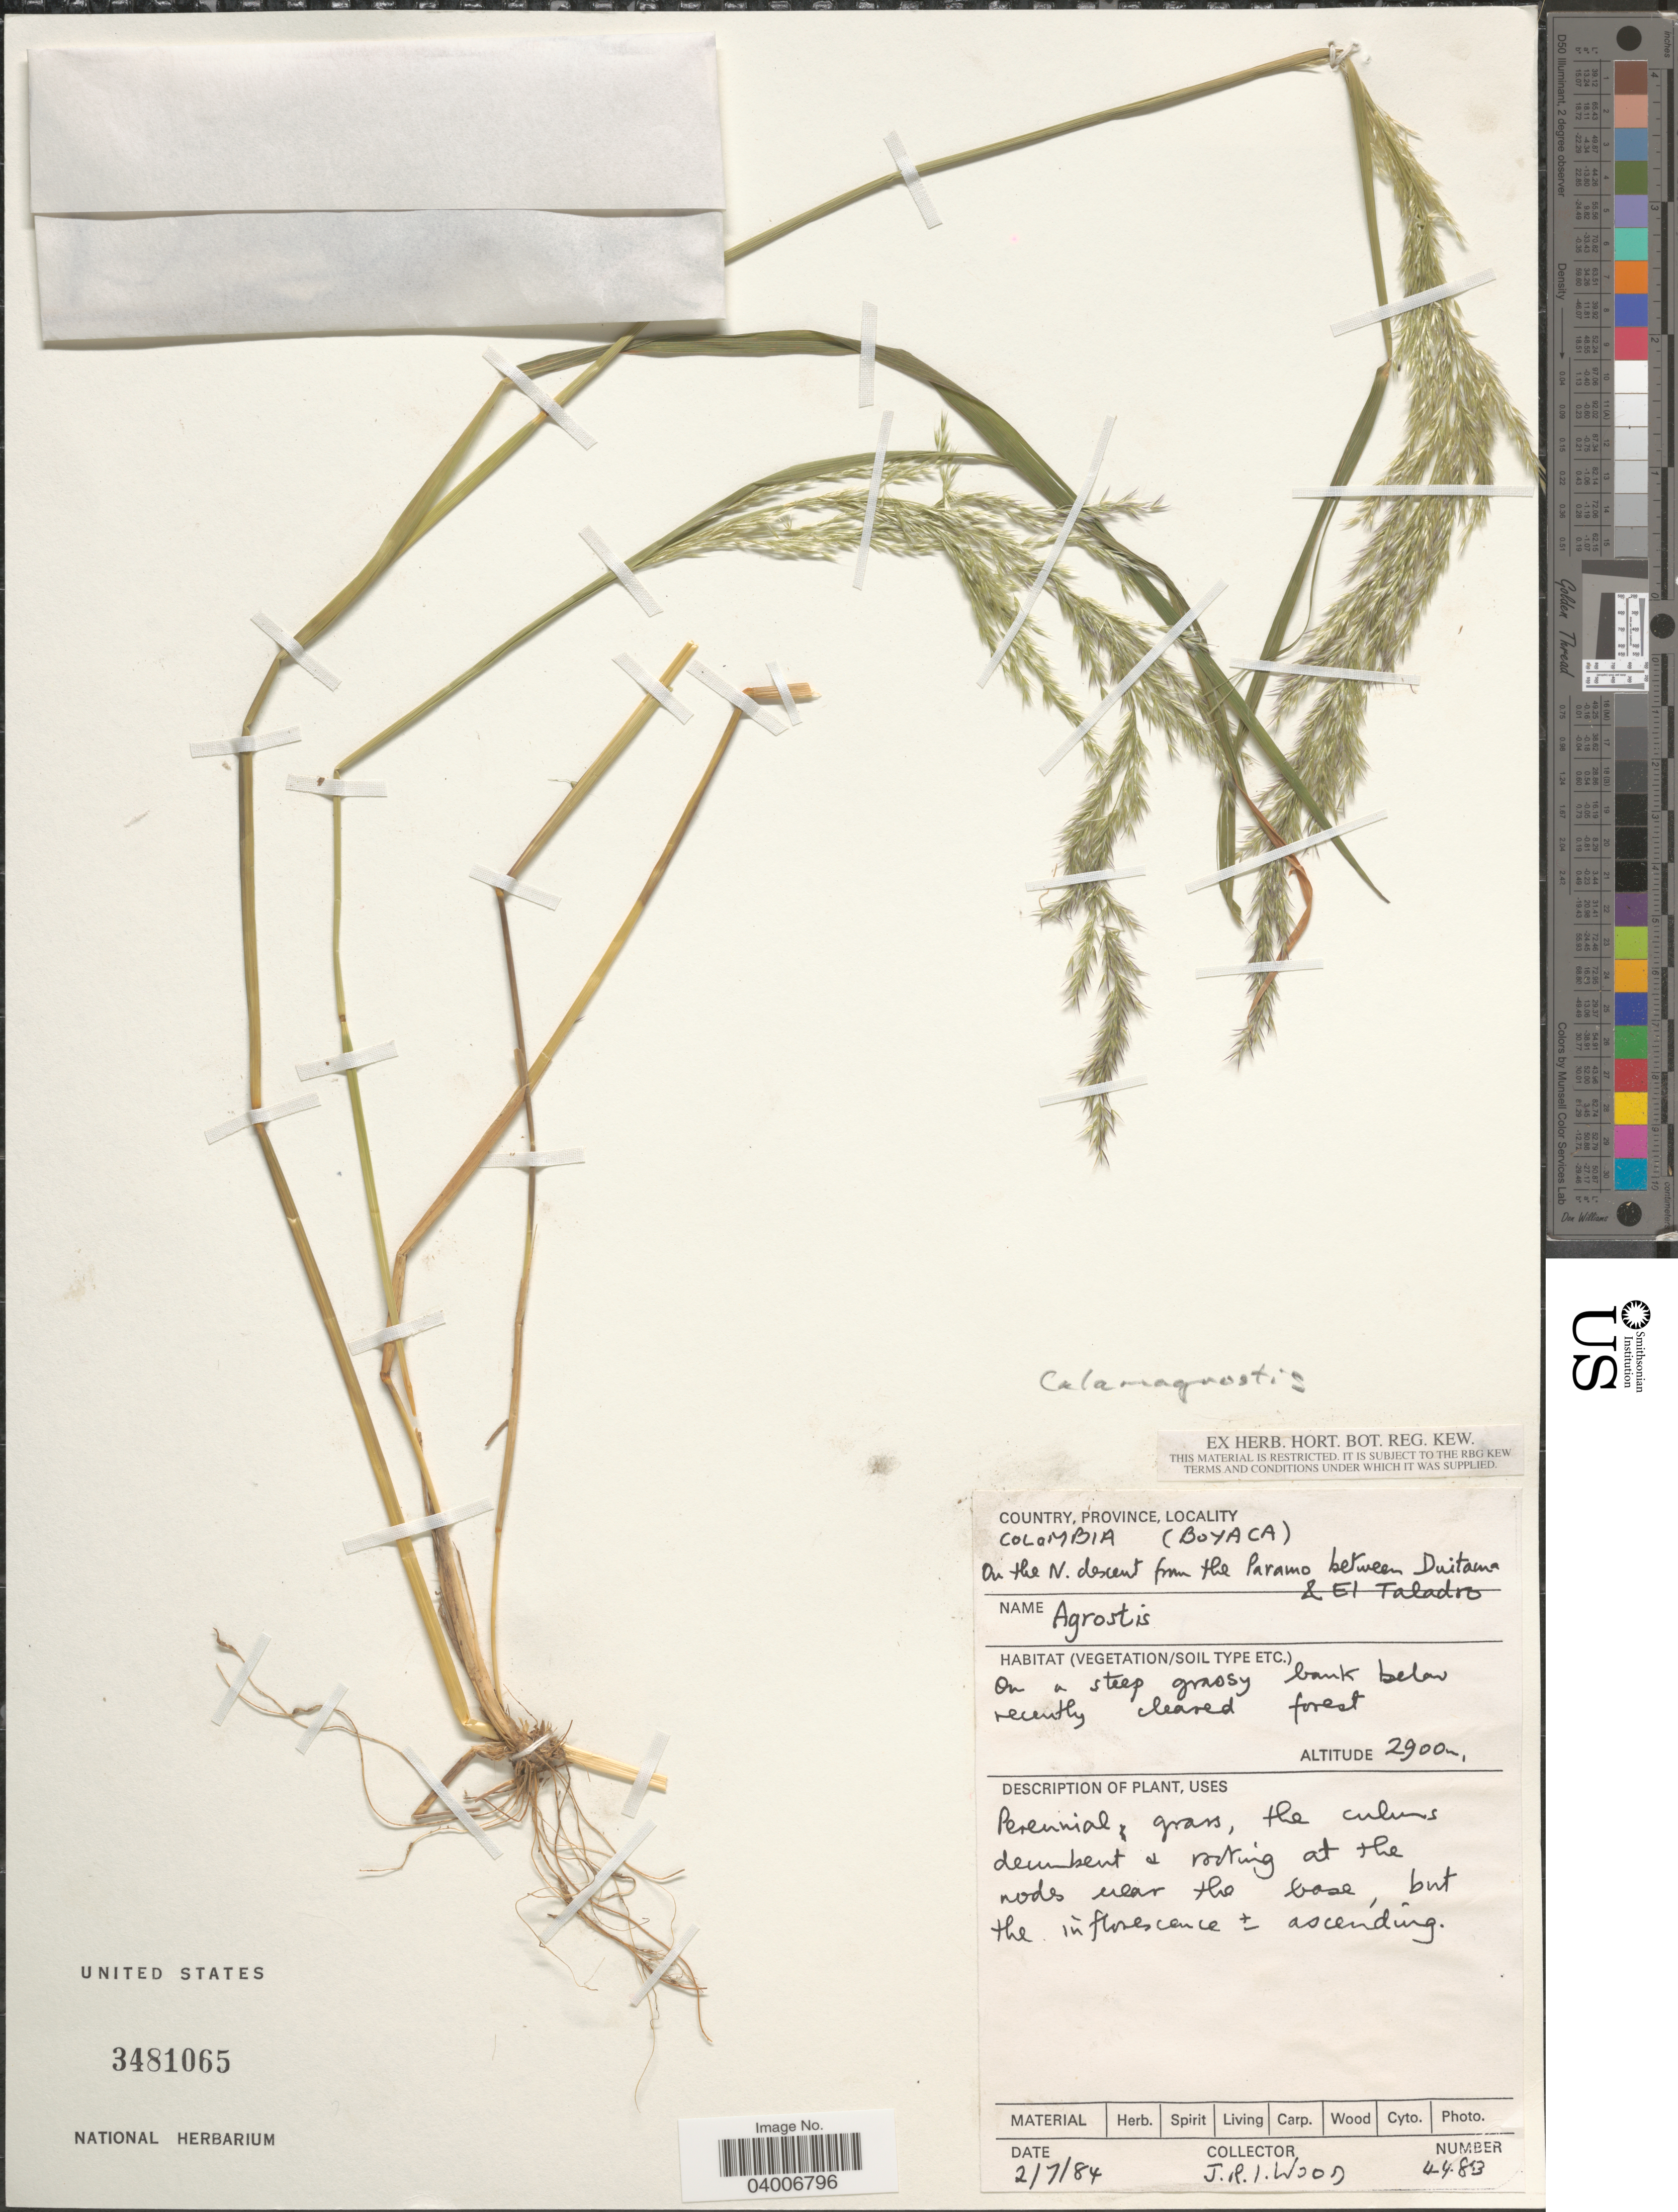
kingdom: Plantae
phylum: Tracheophyta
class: Liliopsida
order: Poales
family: Poaceae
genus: Cinnagrostis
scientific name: Cinnagrostis sp.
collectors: J. R. I. Wood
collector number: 4483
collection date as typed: Transcribed d/m/y: 2/7/84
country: Colombia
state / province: Boyacá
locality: On the N. descent from the Paramo between Duitama & El Taladro.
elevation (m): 2900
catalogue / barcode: US 3481065